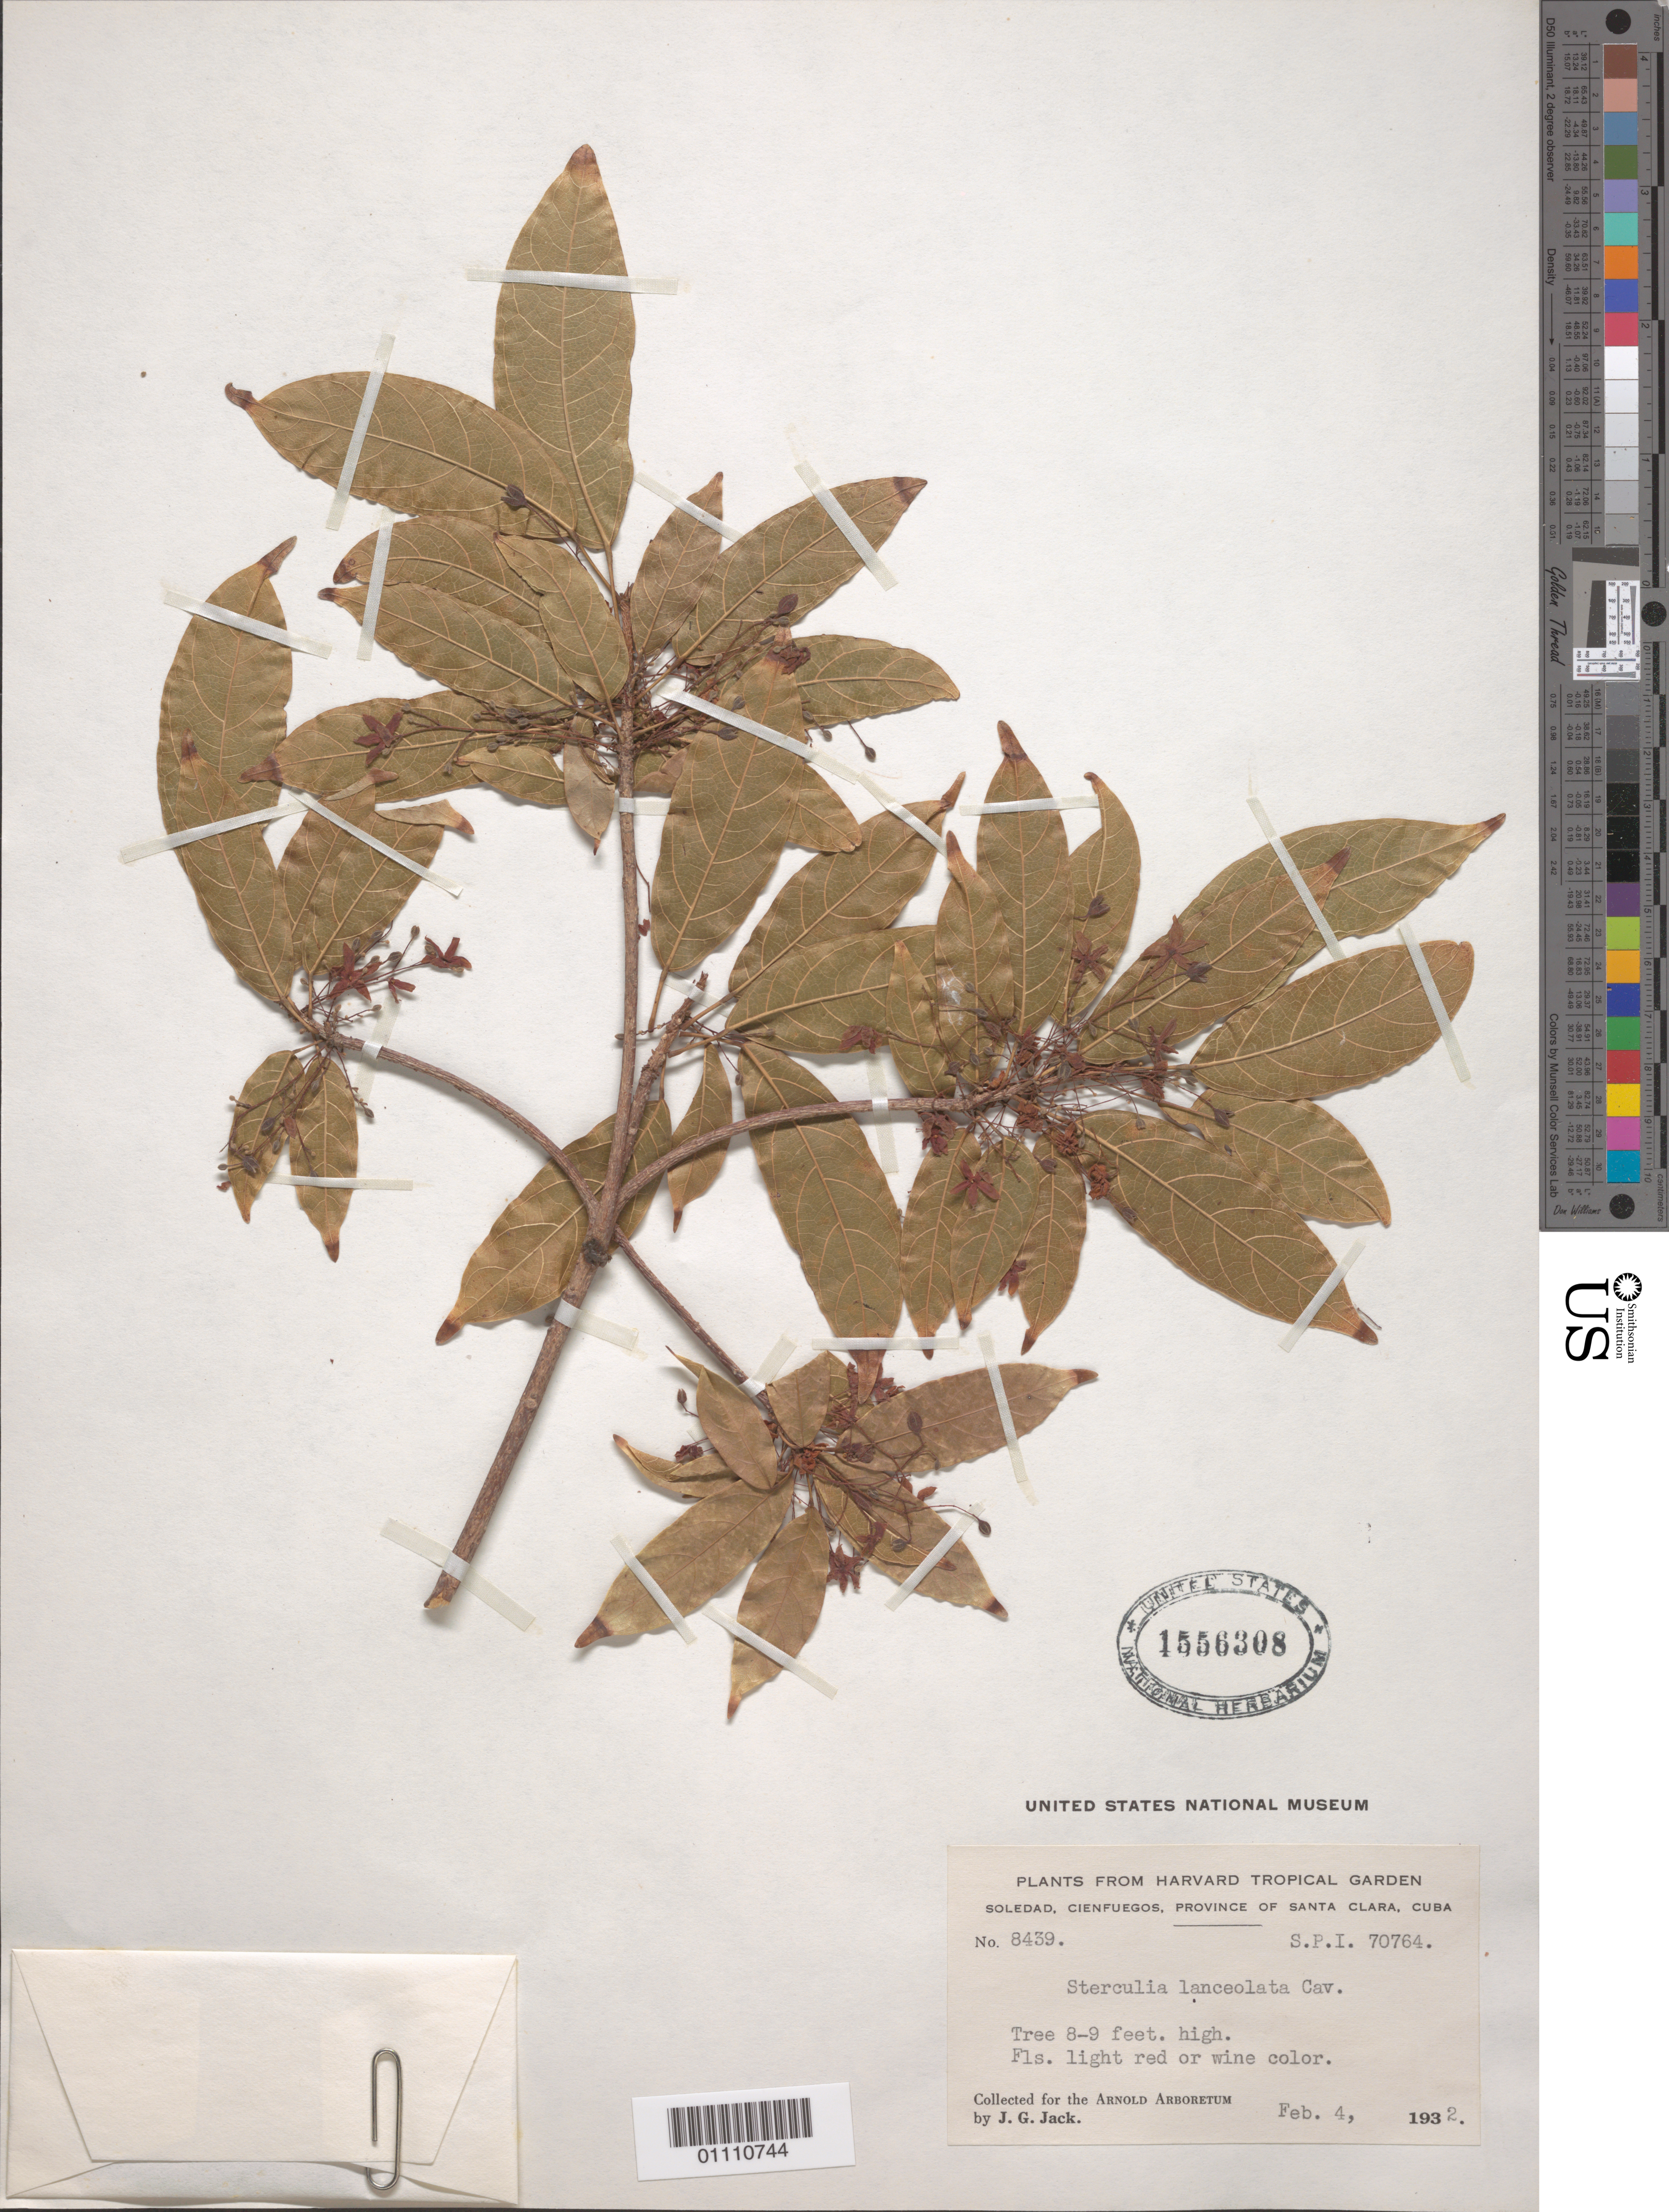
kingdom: Plantae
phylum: Tracheophyta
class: Magnoliopsida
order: Malvales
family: Malvaceae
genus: Sterculia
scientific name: Sterculia lanceolata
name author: Cav.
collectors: J. G. Jack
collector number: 8439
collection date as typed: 04 Feb 1932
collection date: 1932-02-04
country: Cuba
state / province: Cienfuegos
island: Cuba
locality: Harvard Tropical Garden, Soledad, Cienfuegos, Province of Santa Clara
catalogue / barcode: US 1556308